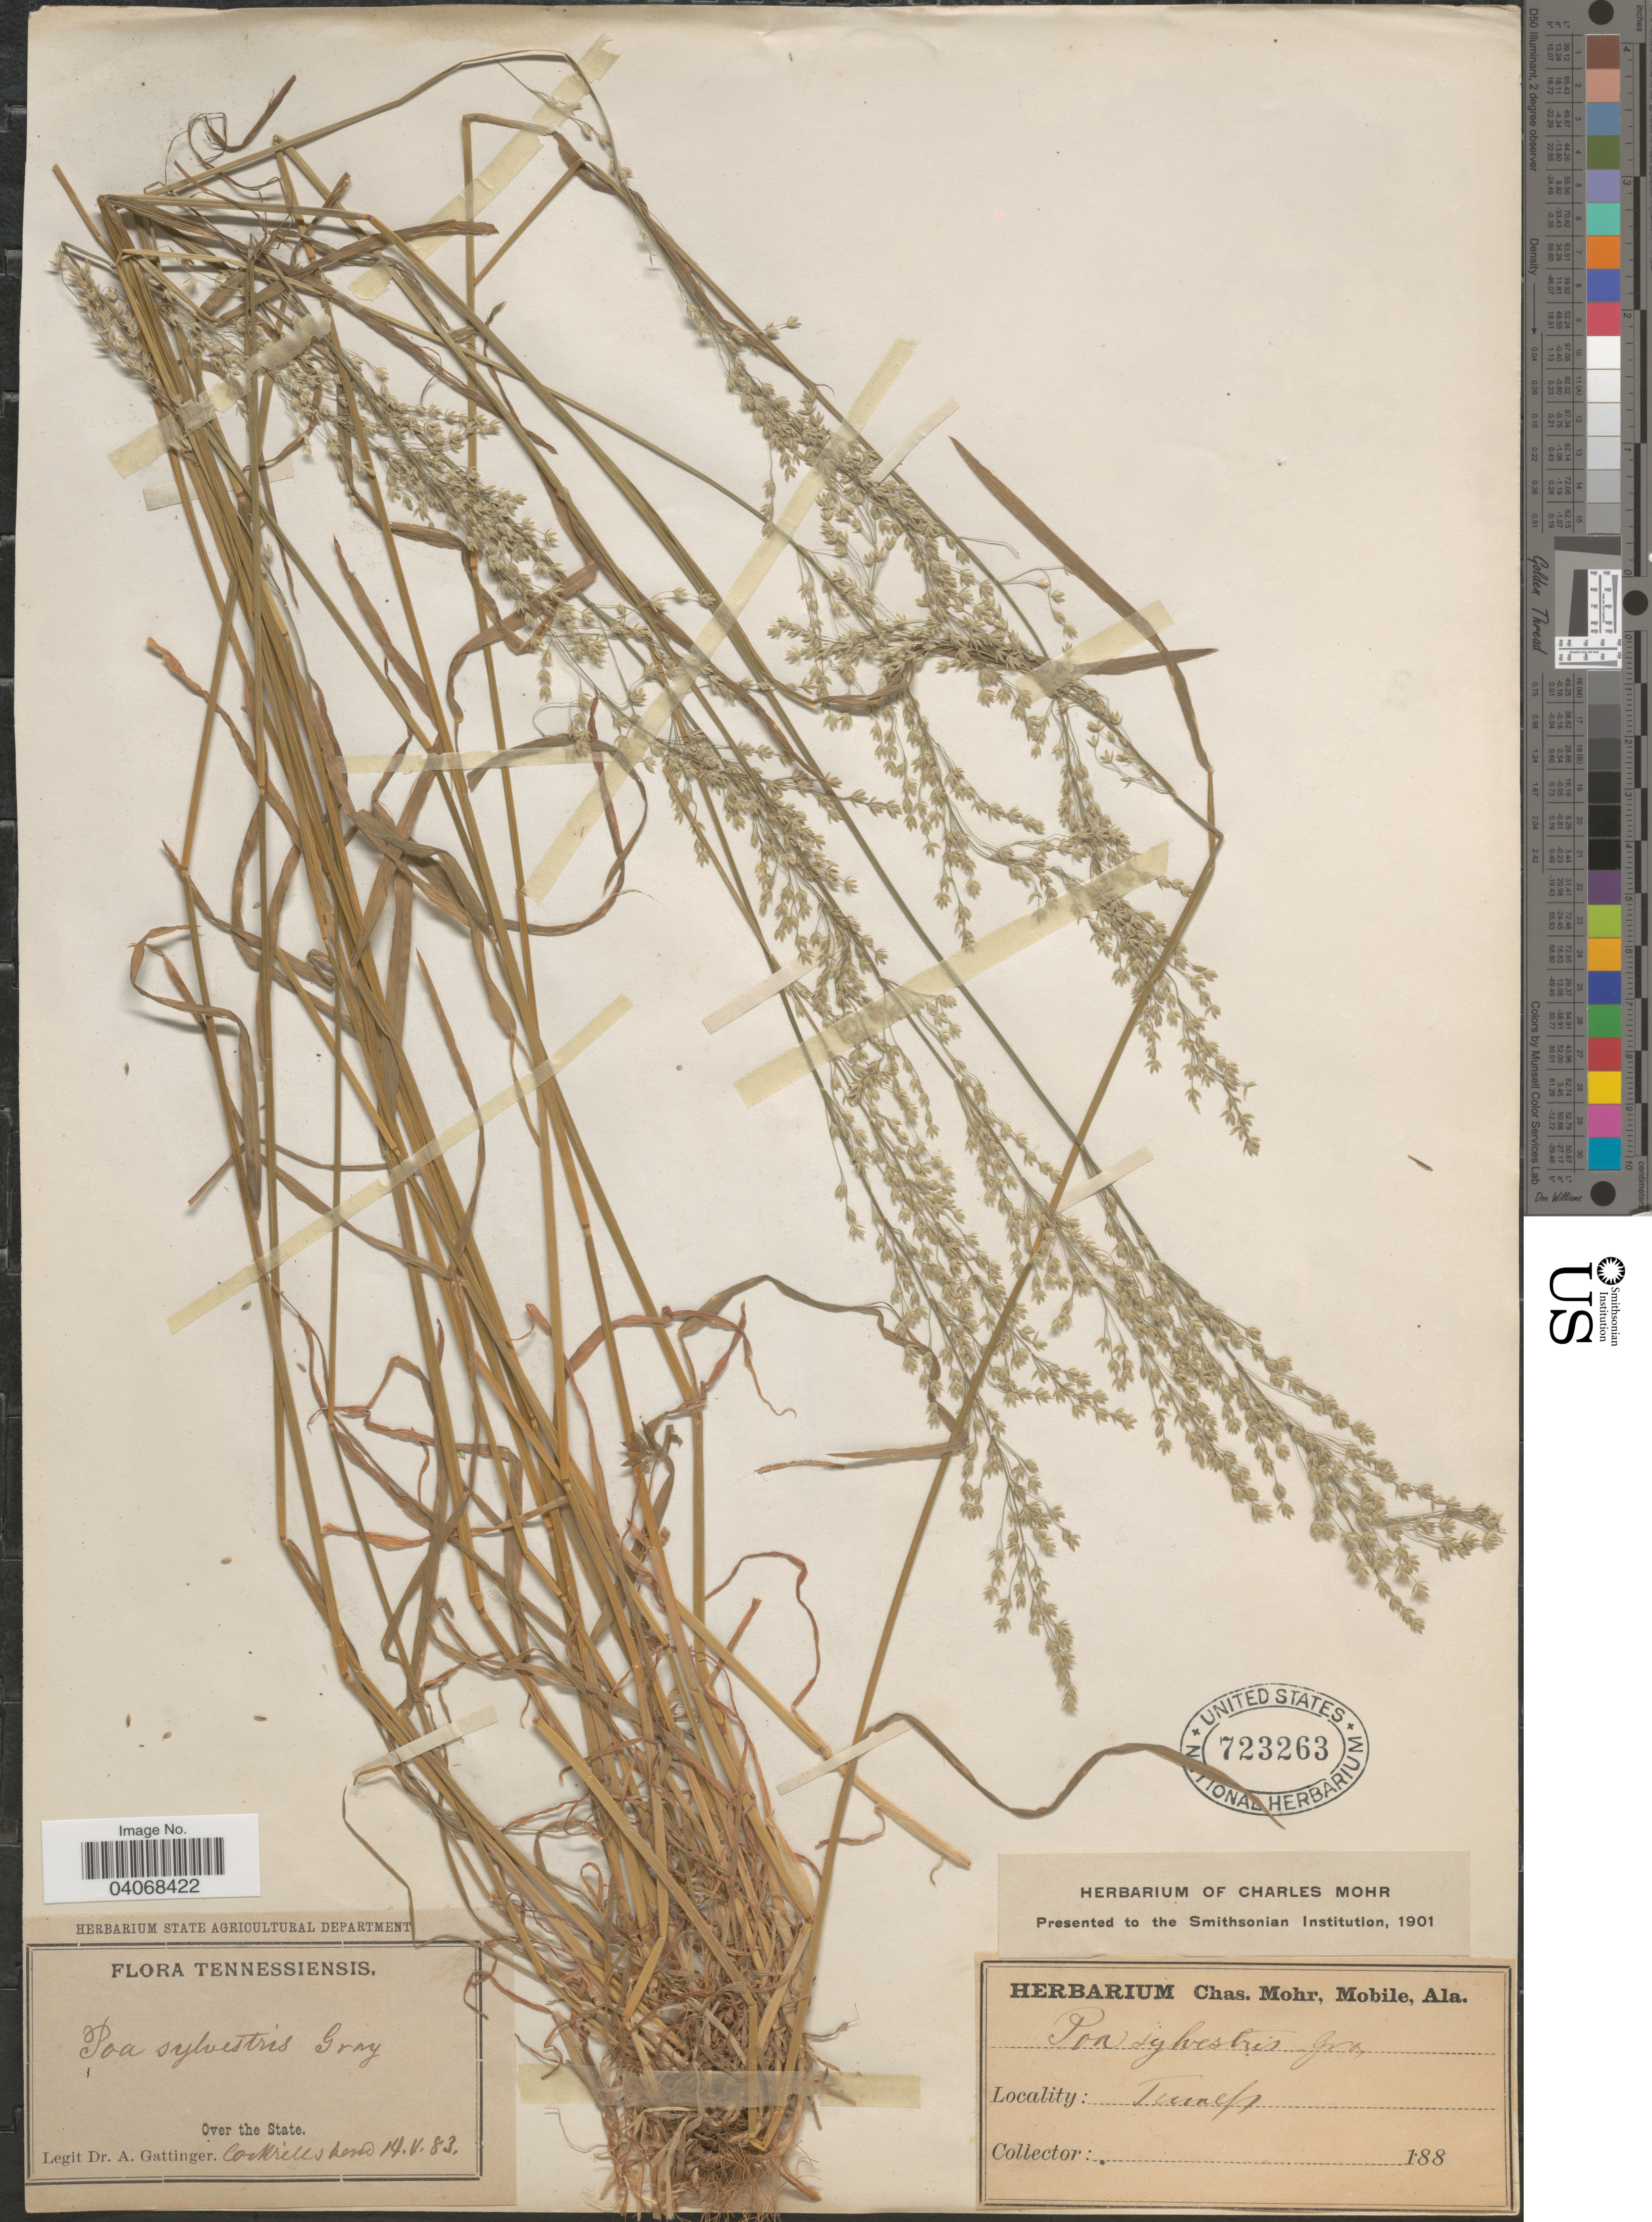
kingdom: Plantae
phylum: Tracheophyta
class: Liliopsida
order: Poales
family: Poaceae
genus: Poa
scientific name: Poa sylvestris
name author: A. Gray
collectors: A. Gattinger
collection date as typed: Transcribed d/m/y: 14/5/83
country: United States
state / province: Tennessee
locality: Over the State. Cockrills bend.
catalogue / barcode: US 723263